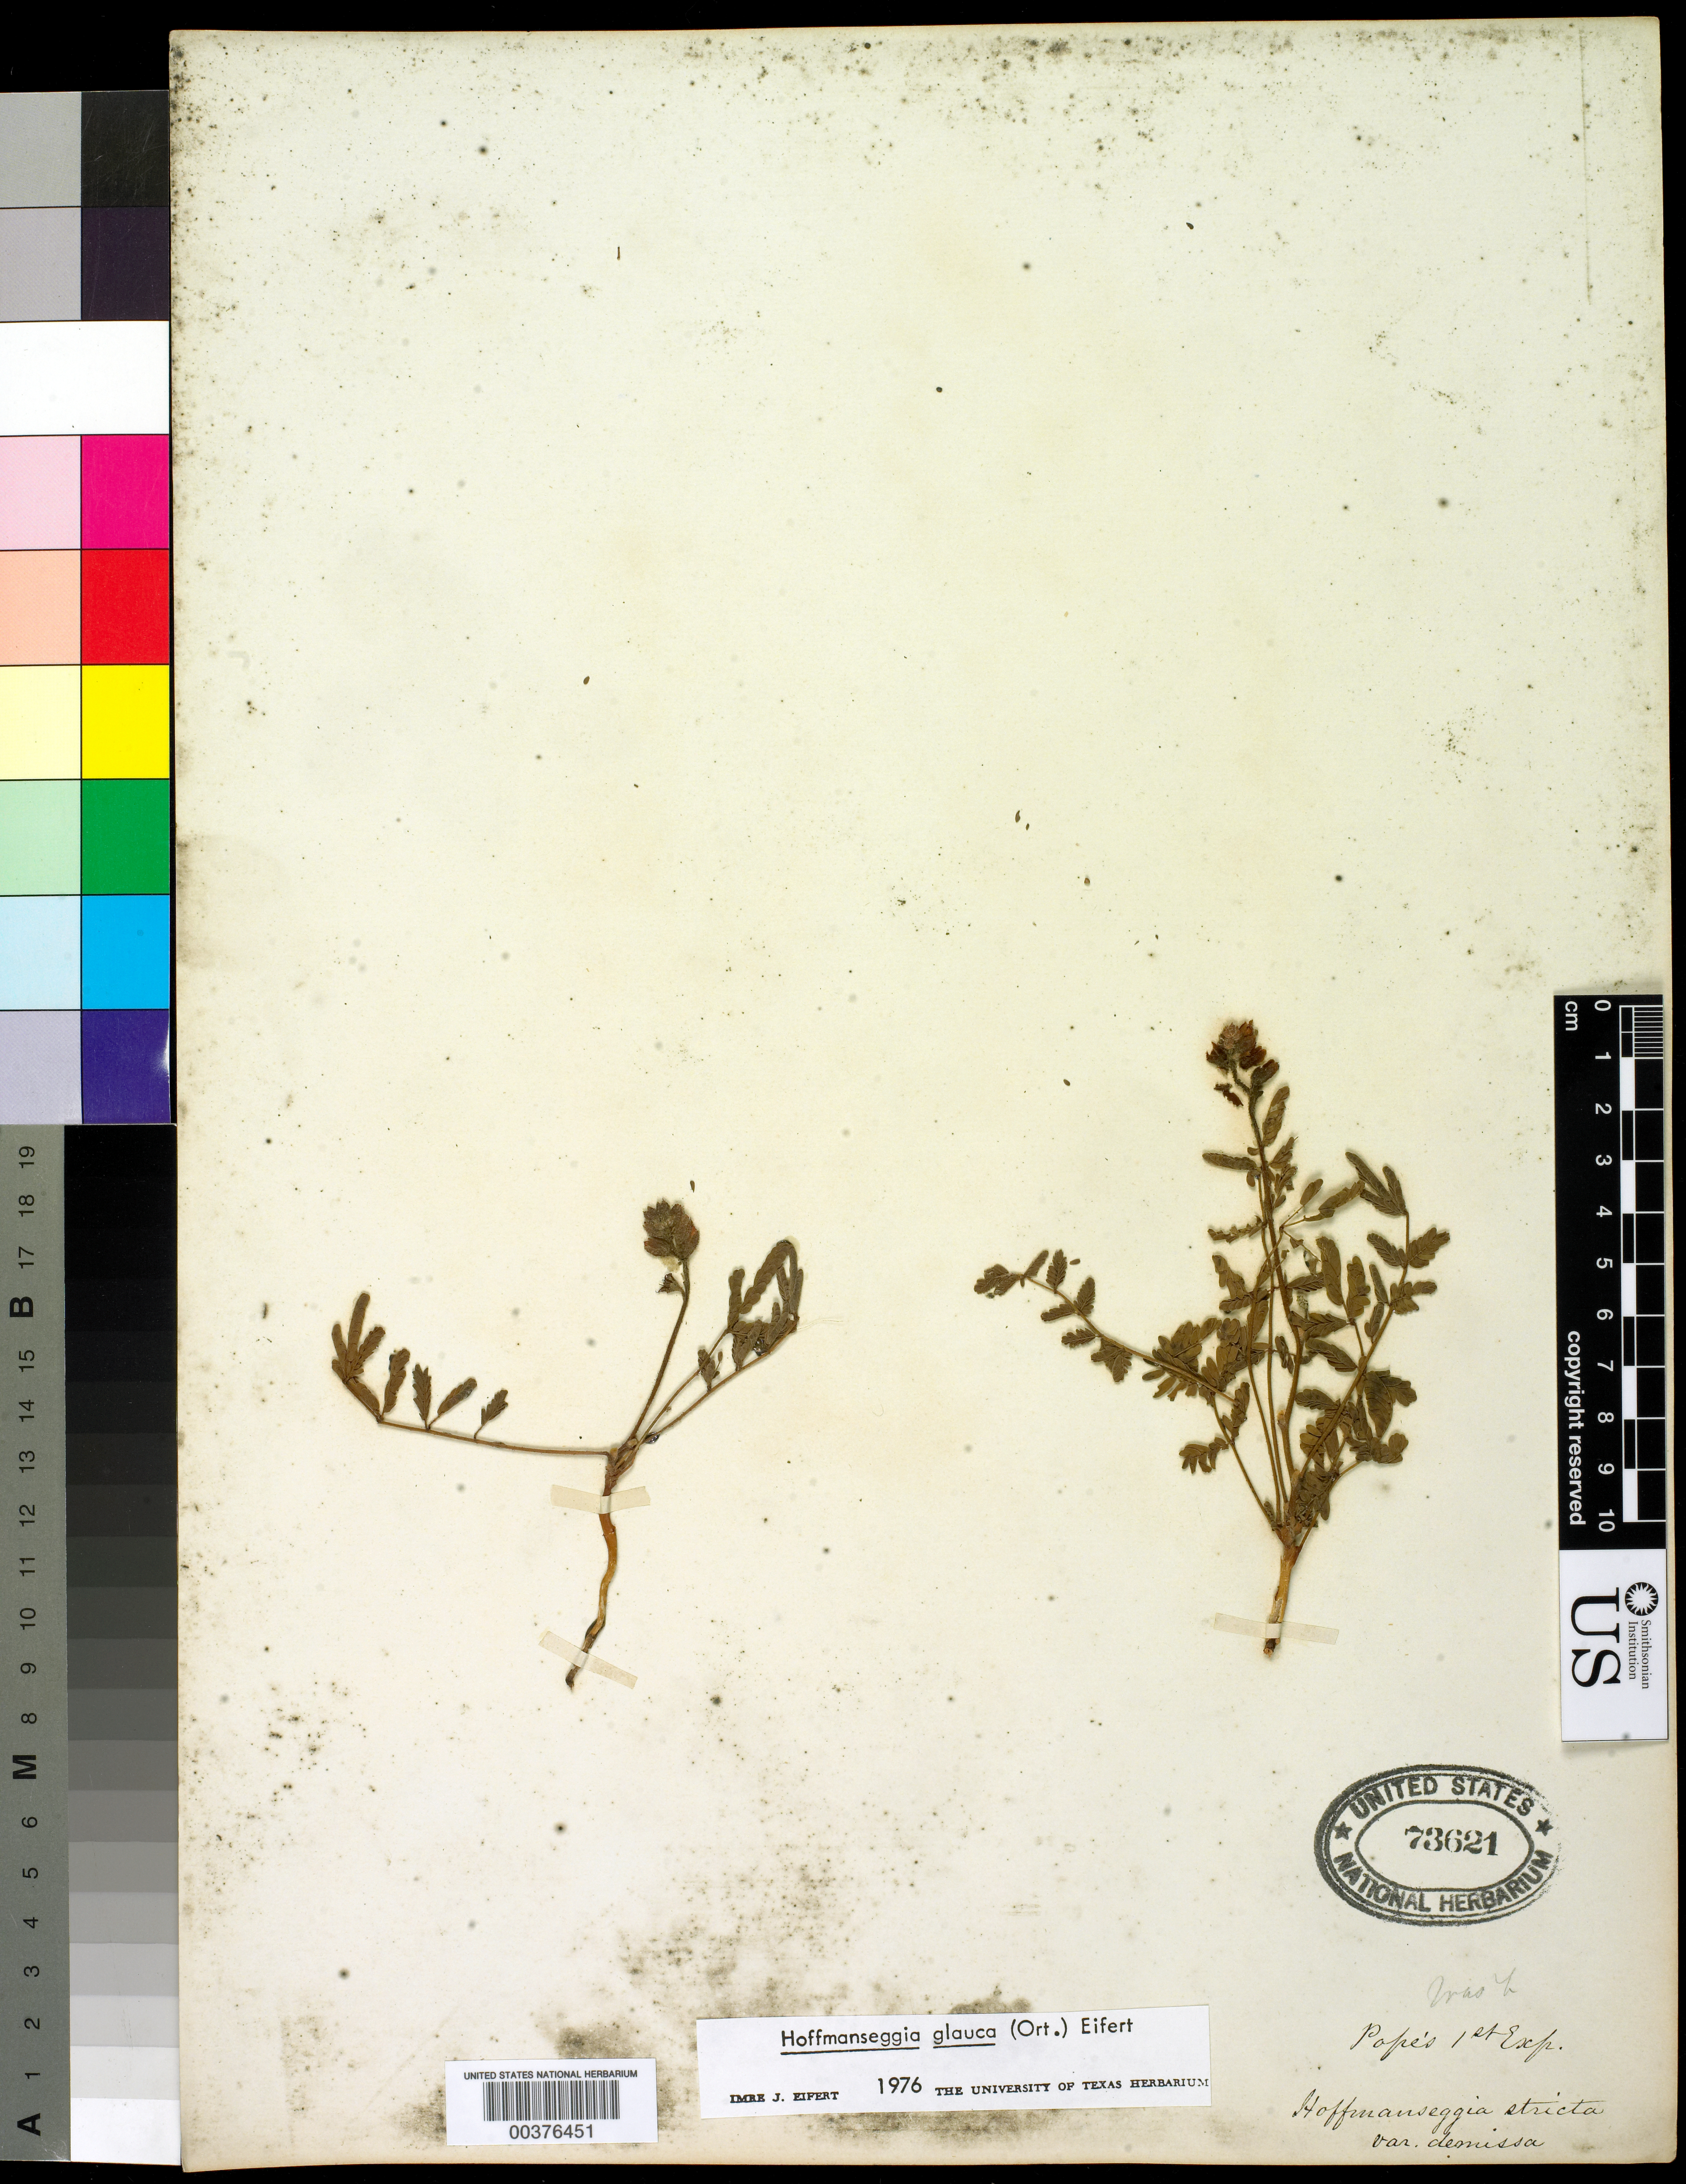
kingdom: Plantae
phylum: Tracheophyta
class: Magnoliopsida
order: Fabales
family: Fabaceae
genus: Hoffmannseggia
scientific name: Hoffmannseggia glauca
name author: (Ortega) Eifert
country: United States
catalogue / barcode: US 73621